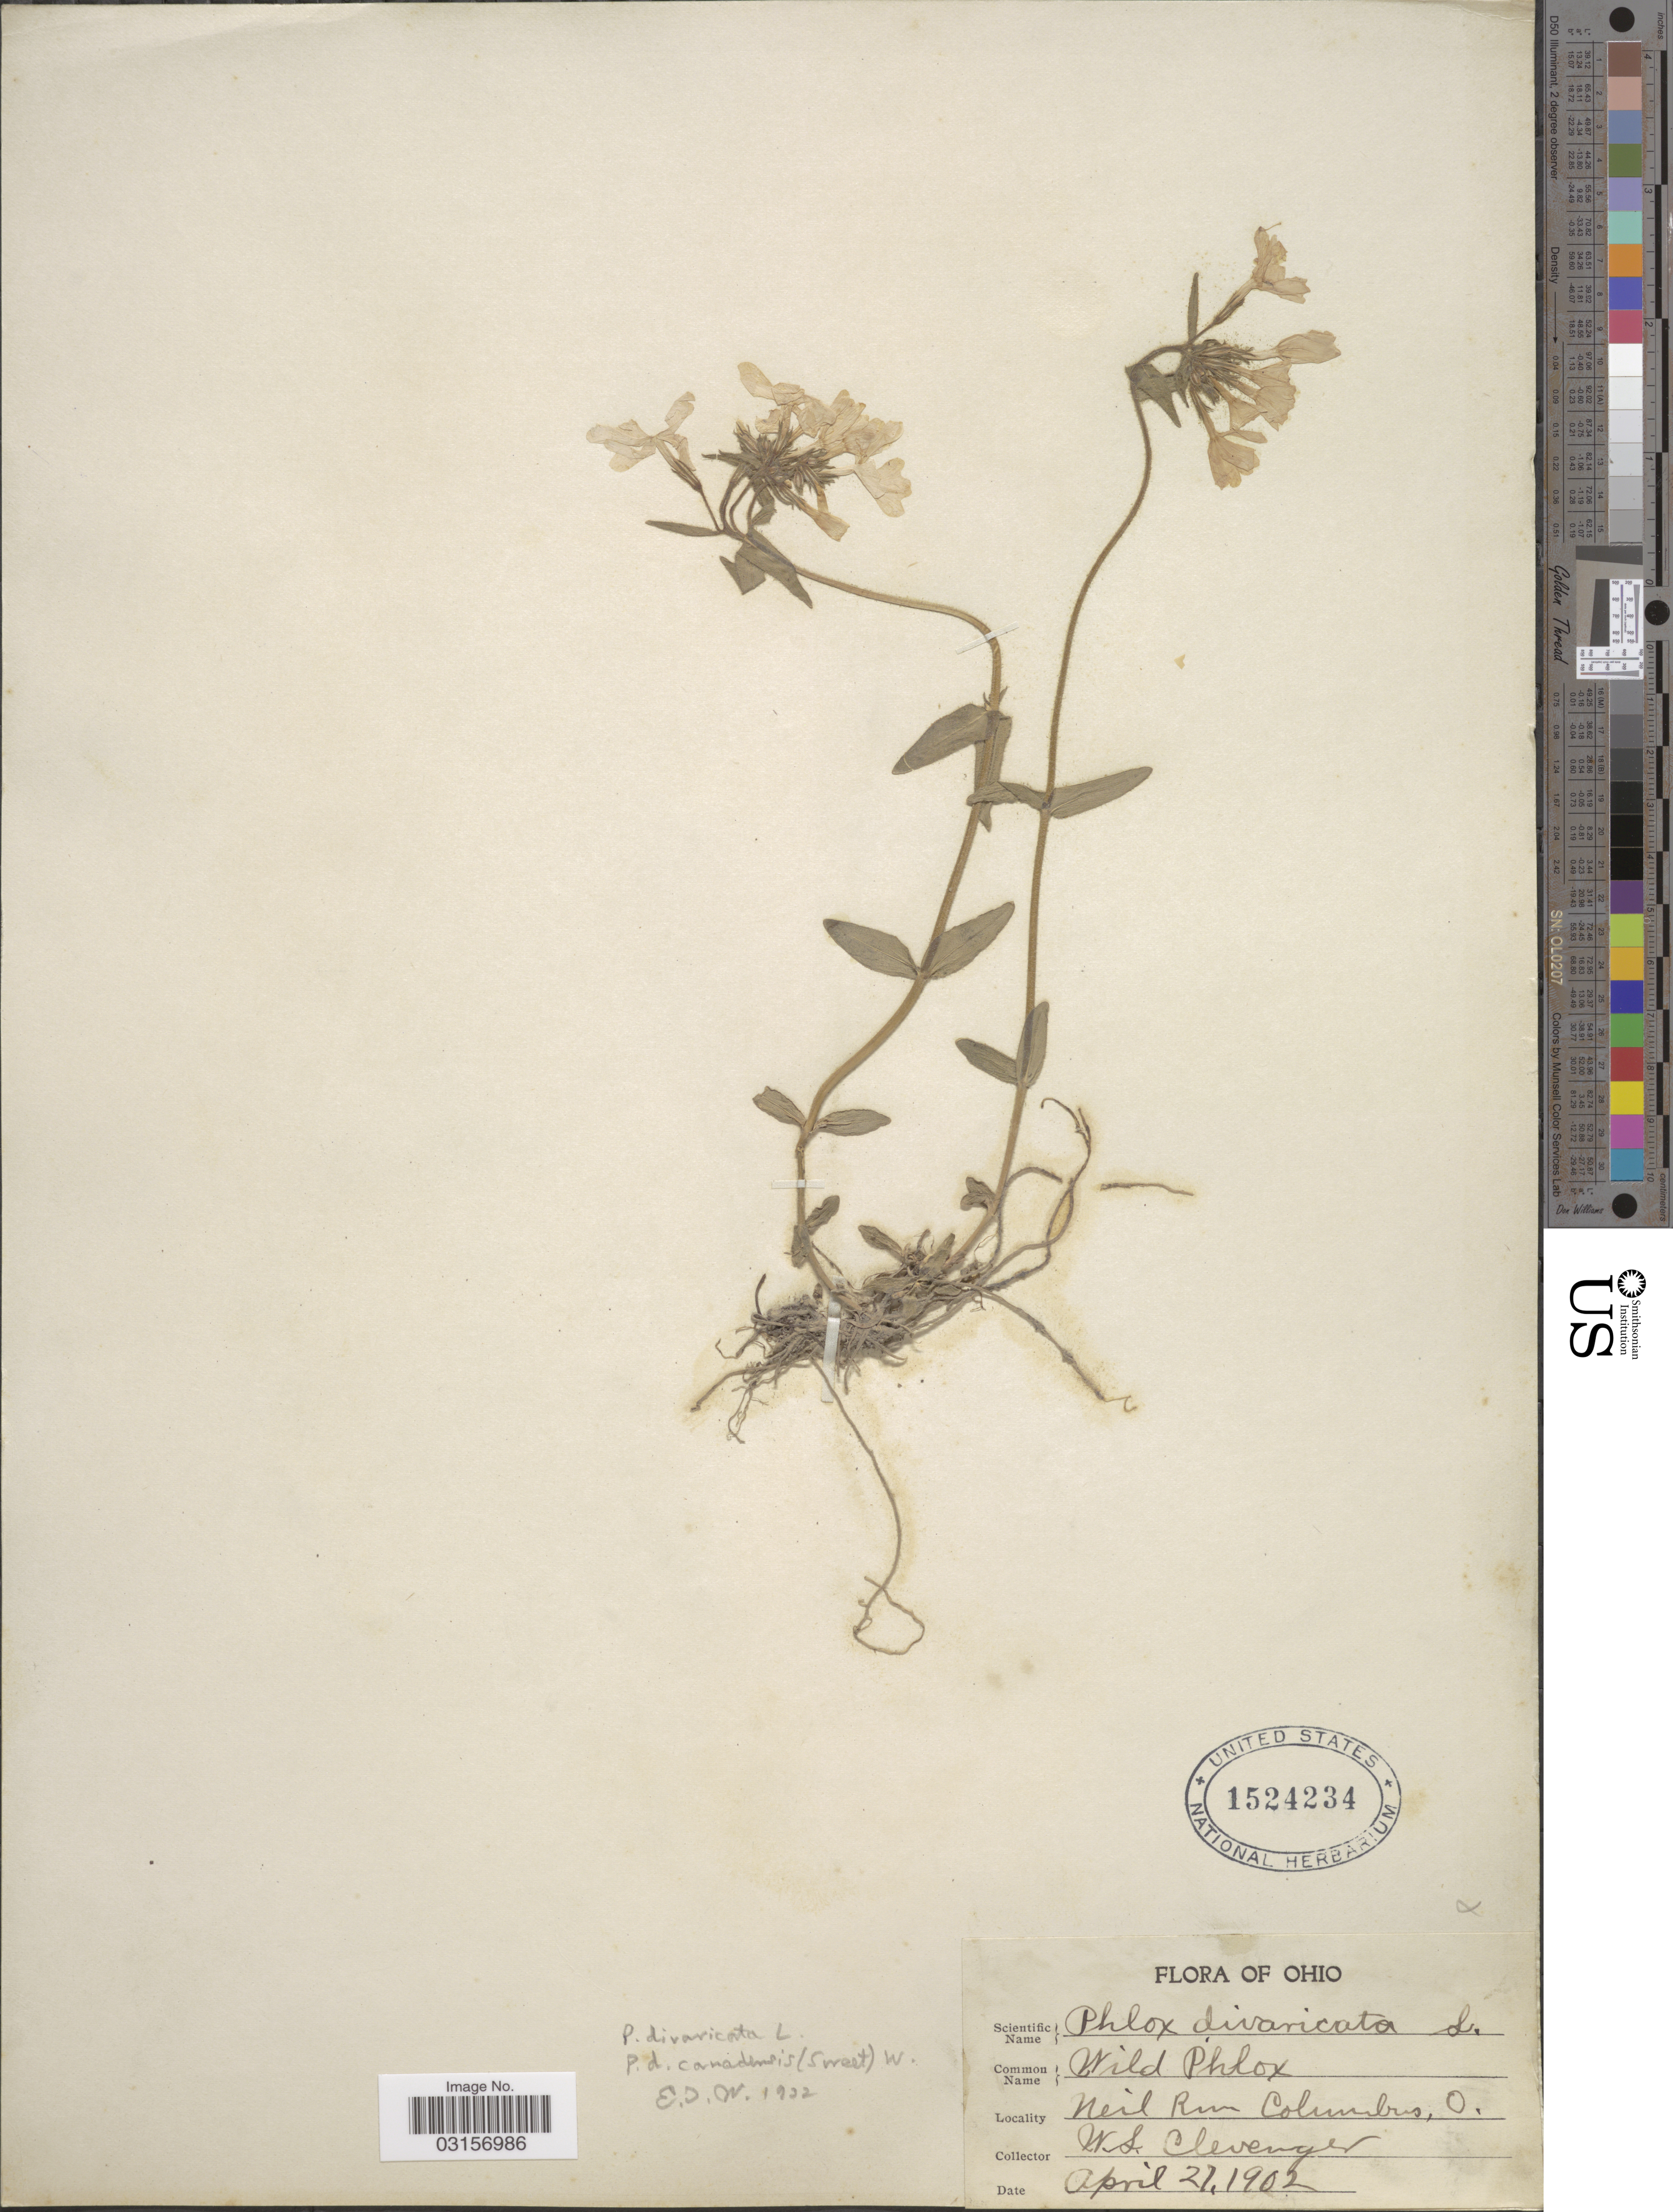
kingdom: Plantae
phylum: Tracheophyta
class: Magnoliopsida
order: Ericales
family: Polemoniaceae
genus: Phlox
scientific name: Phlox divaricata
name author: L.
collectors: W. Clevenger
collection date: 1902-04-21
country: United States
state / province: Ohio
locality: Neil Run Colombus.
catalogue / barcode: US 1524234